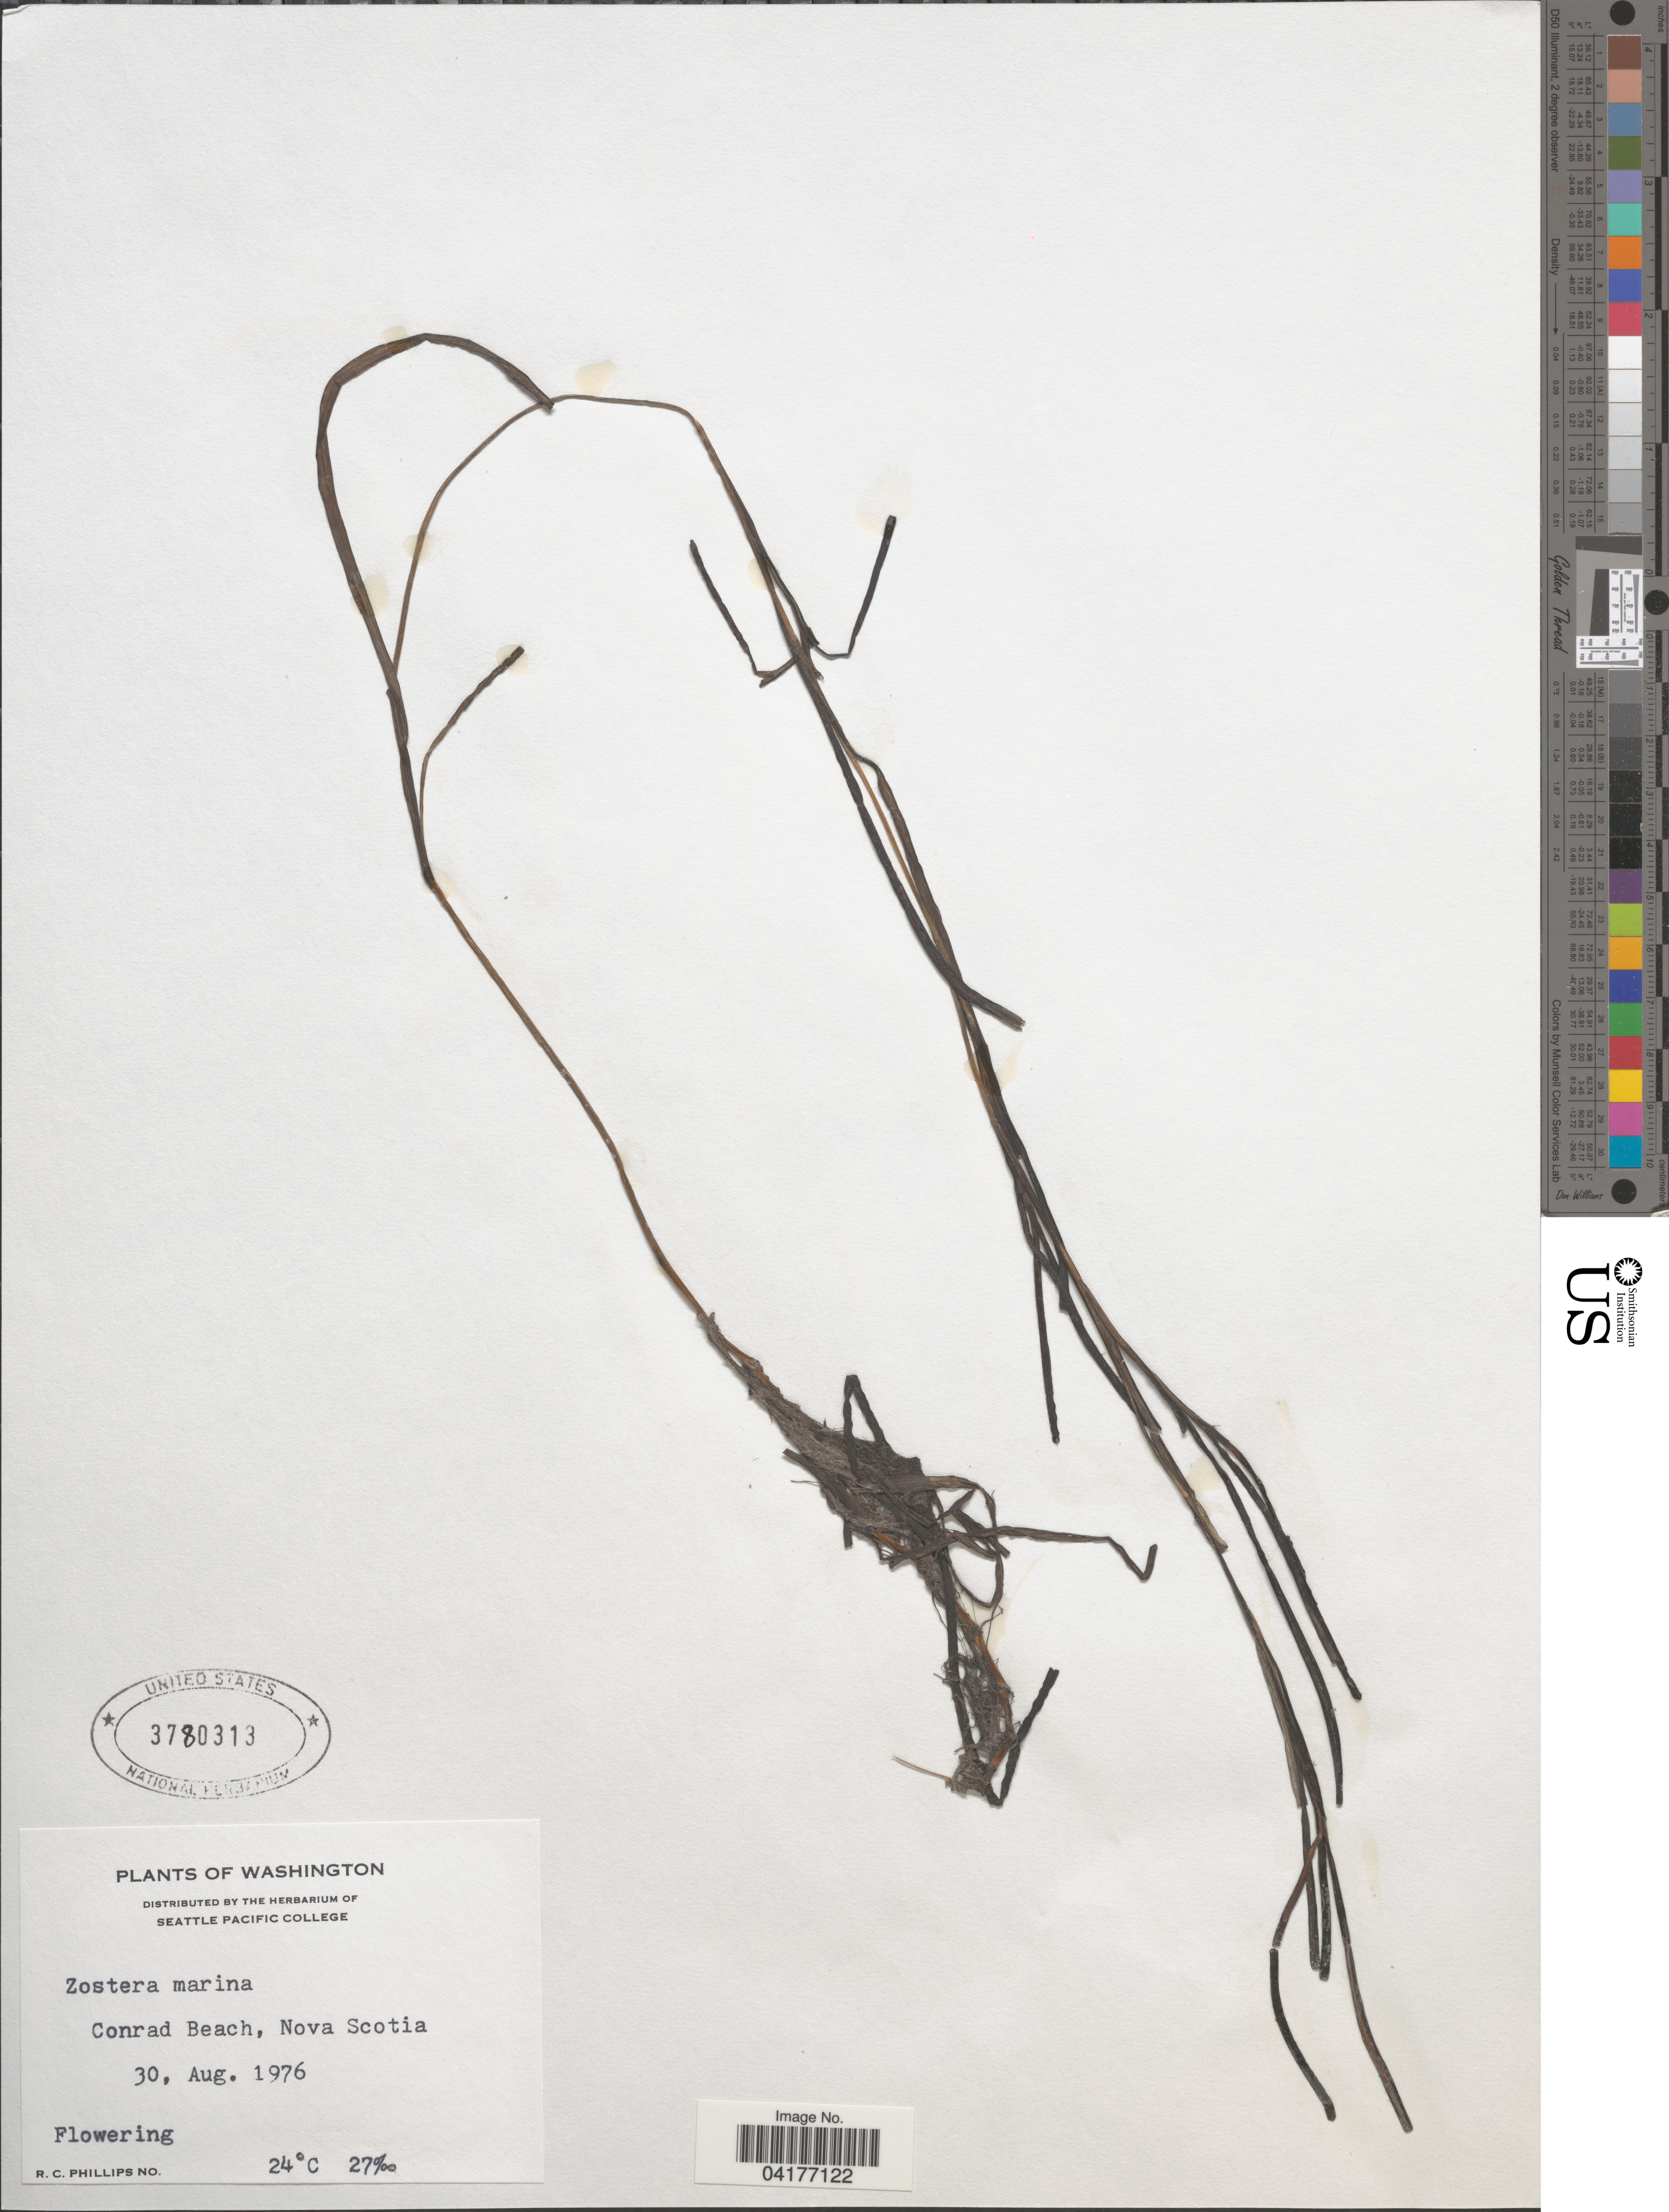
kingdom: Plantae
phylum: Tracheophyta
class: Liliopsida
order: Alismatales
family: Zosteraceae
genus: Zostera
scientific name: Zostera marina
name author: L.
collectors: R. C. Phillips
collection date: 1976-08-30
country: Canada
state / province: Nova Scotia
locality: Conrad Beach.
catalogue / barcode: US 3780313